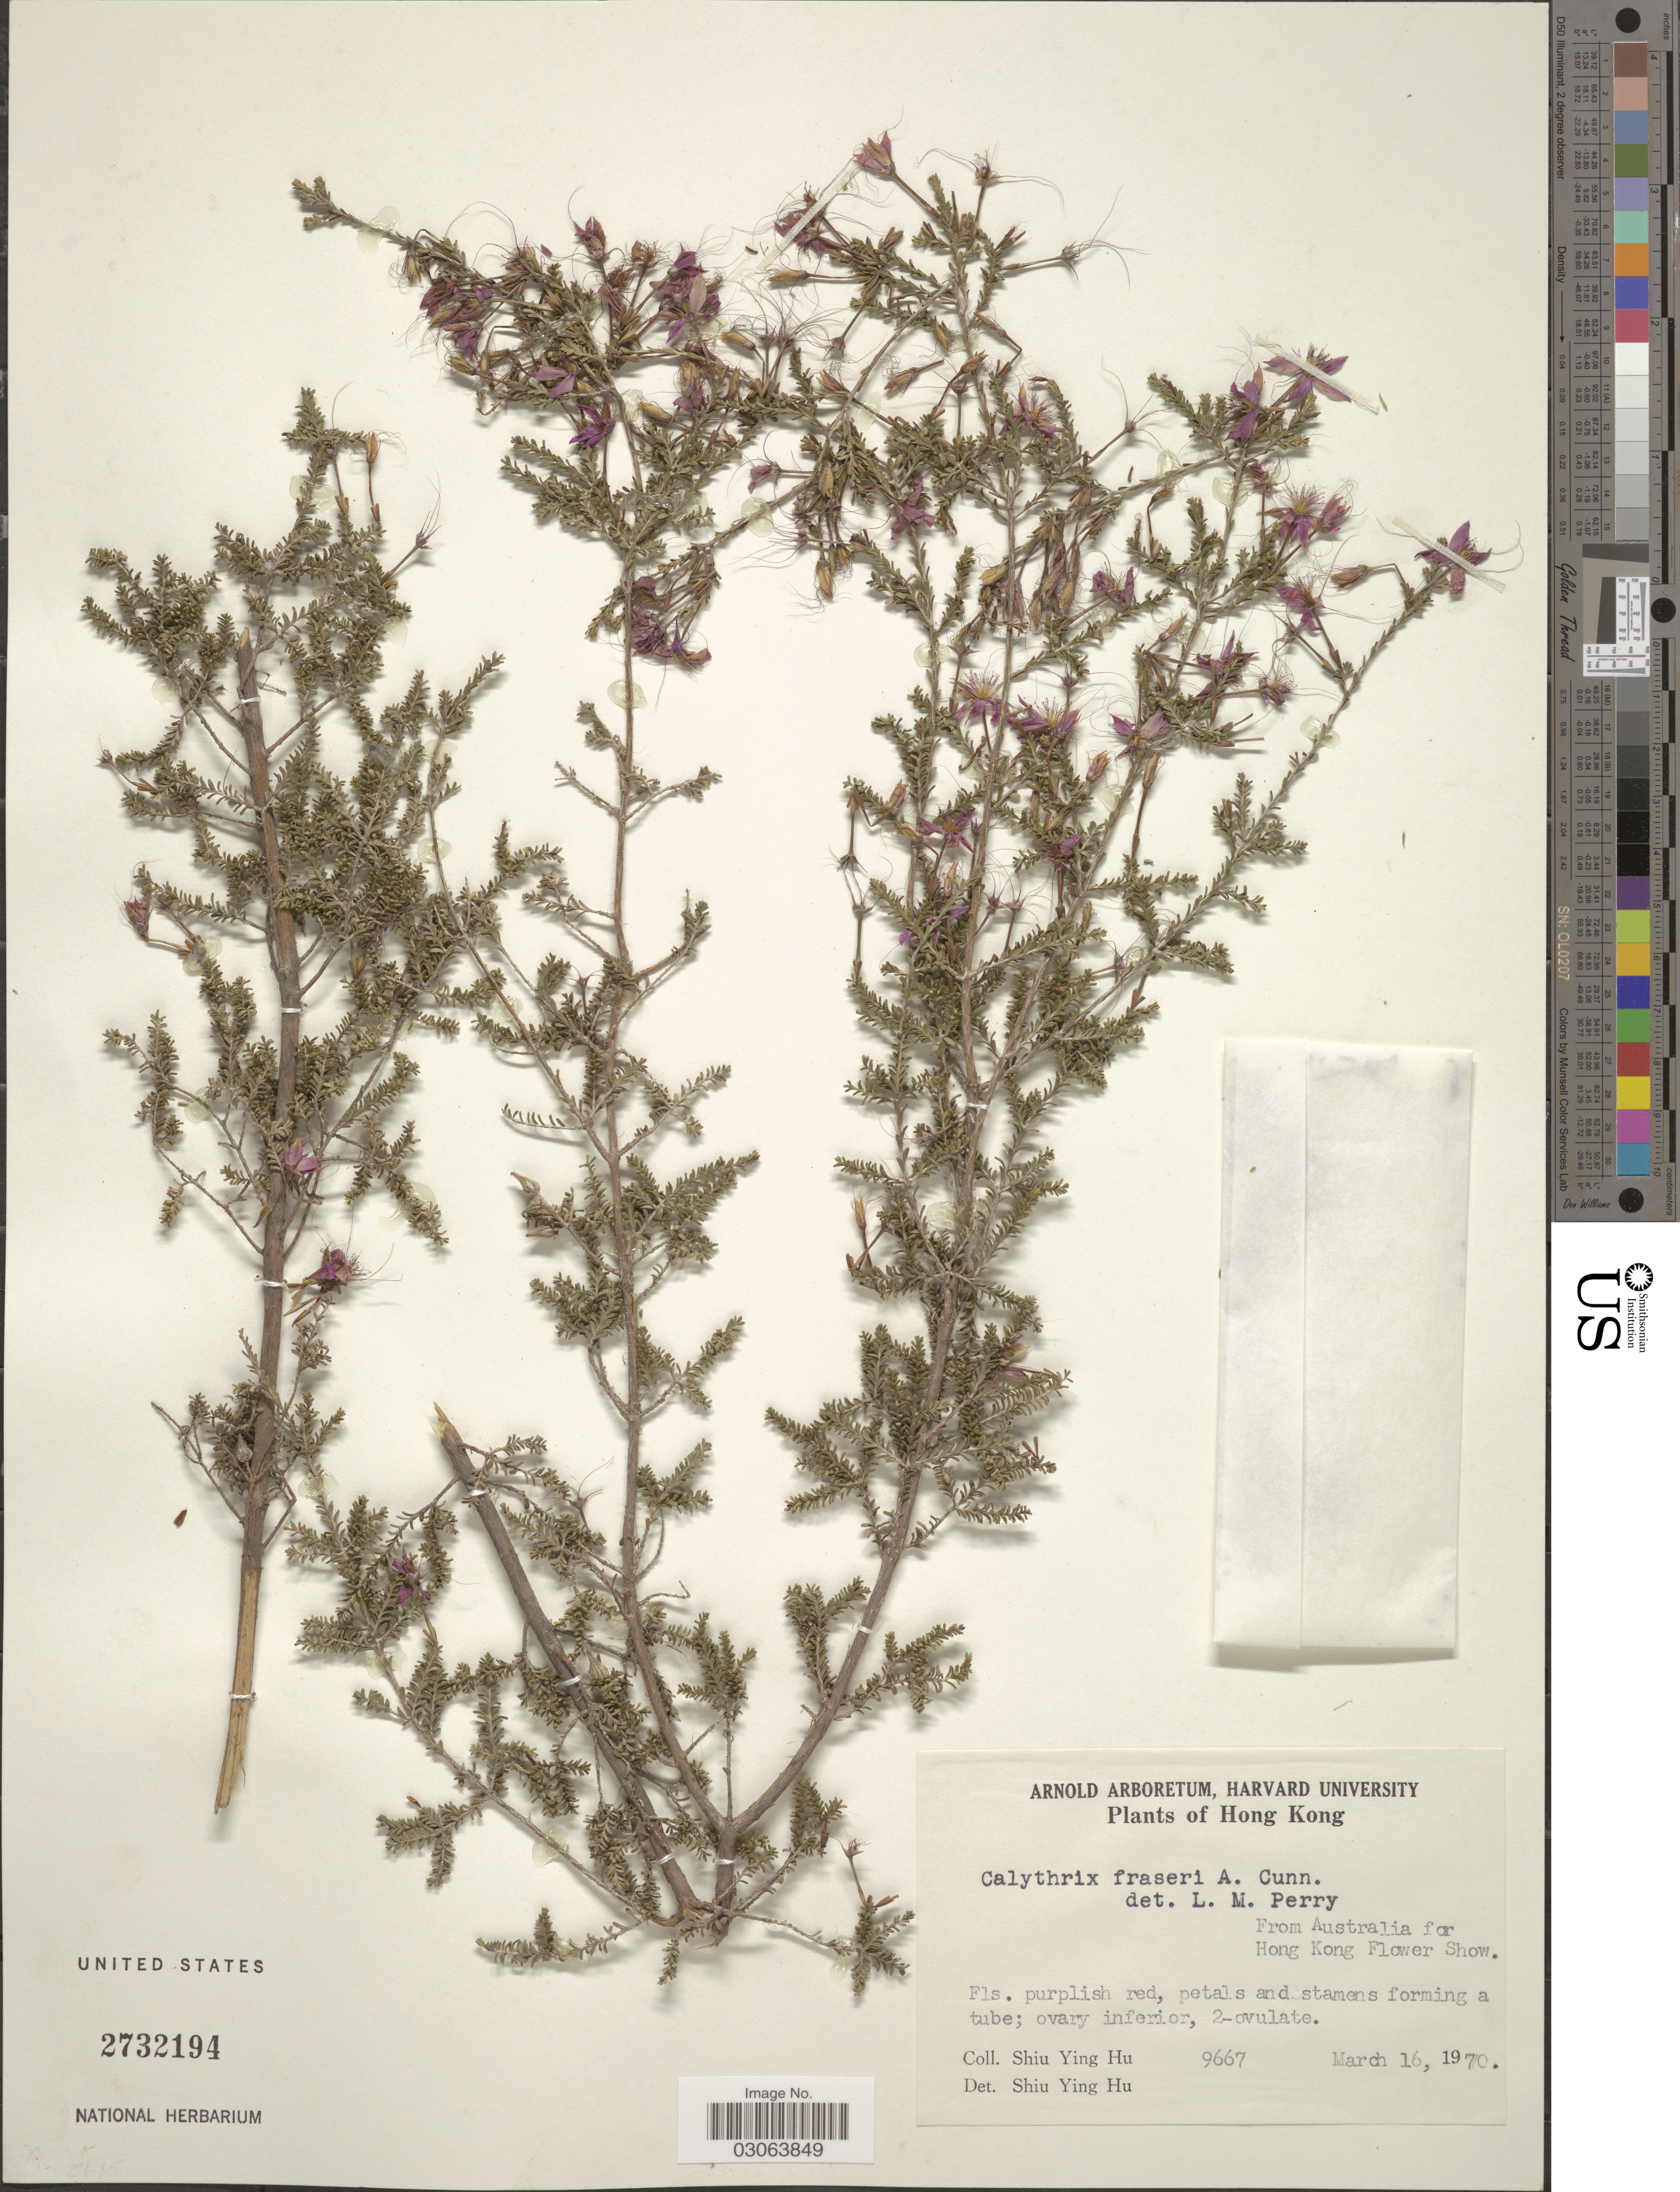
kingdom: Plantae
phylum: Tracheophyta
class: Magnoliopsida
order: Myrtales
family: Myrtaceae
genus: Calytrix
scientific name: Calytrix fraseri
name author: A. Cunn.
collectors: S. Y. Hu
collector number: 9667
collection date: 1970-03-16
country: China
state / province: Hong Kong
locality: From Australia for Hong Kong Flower Show.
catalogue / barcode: US 2732194